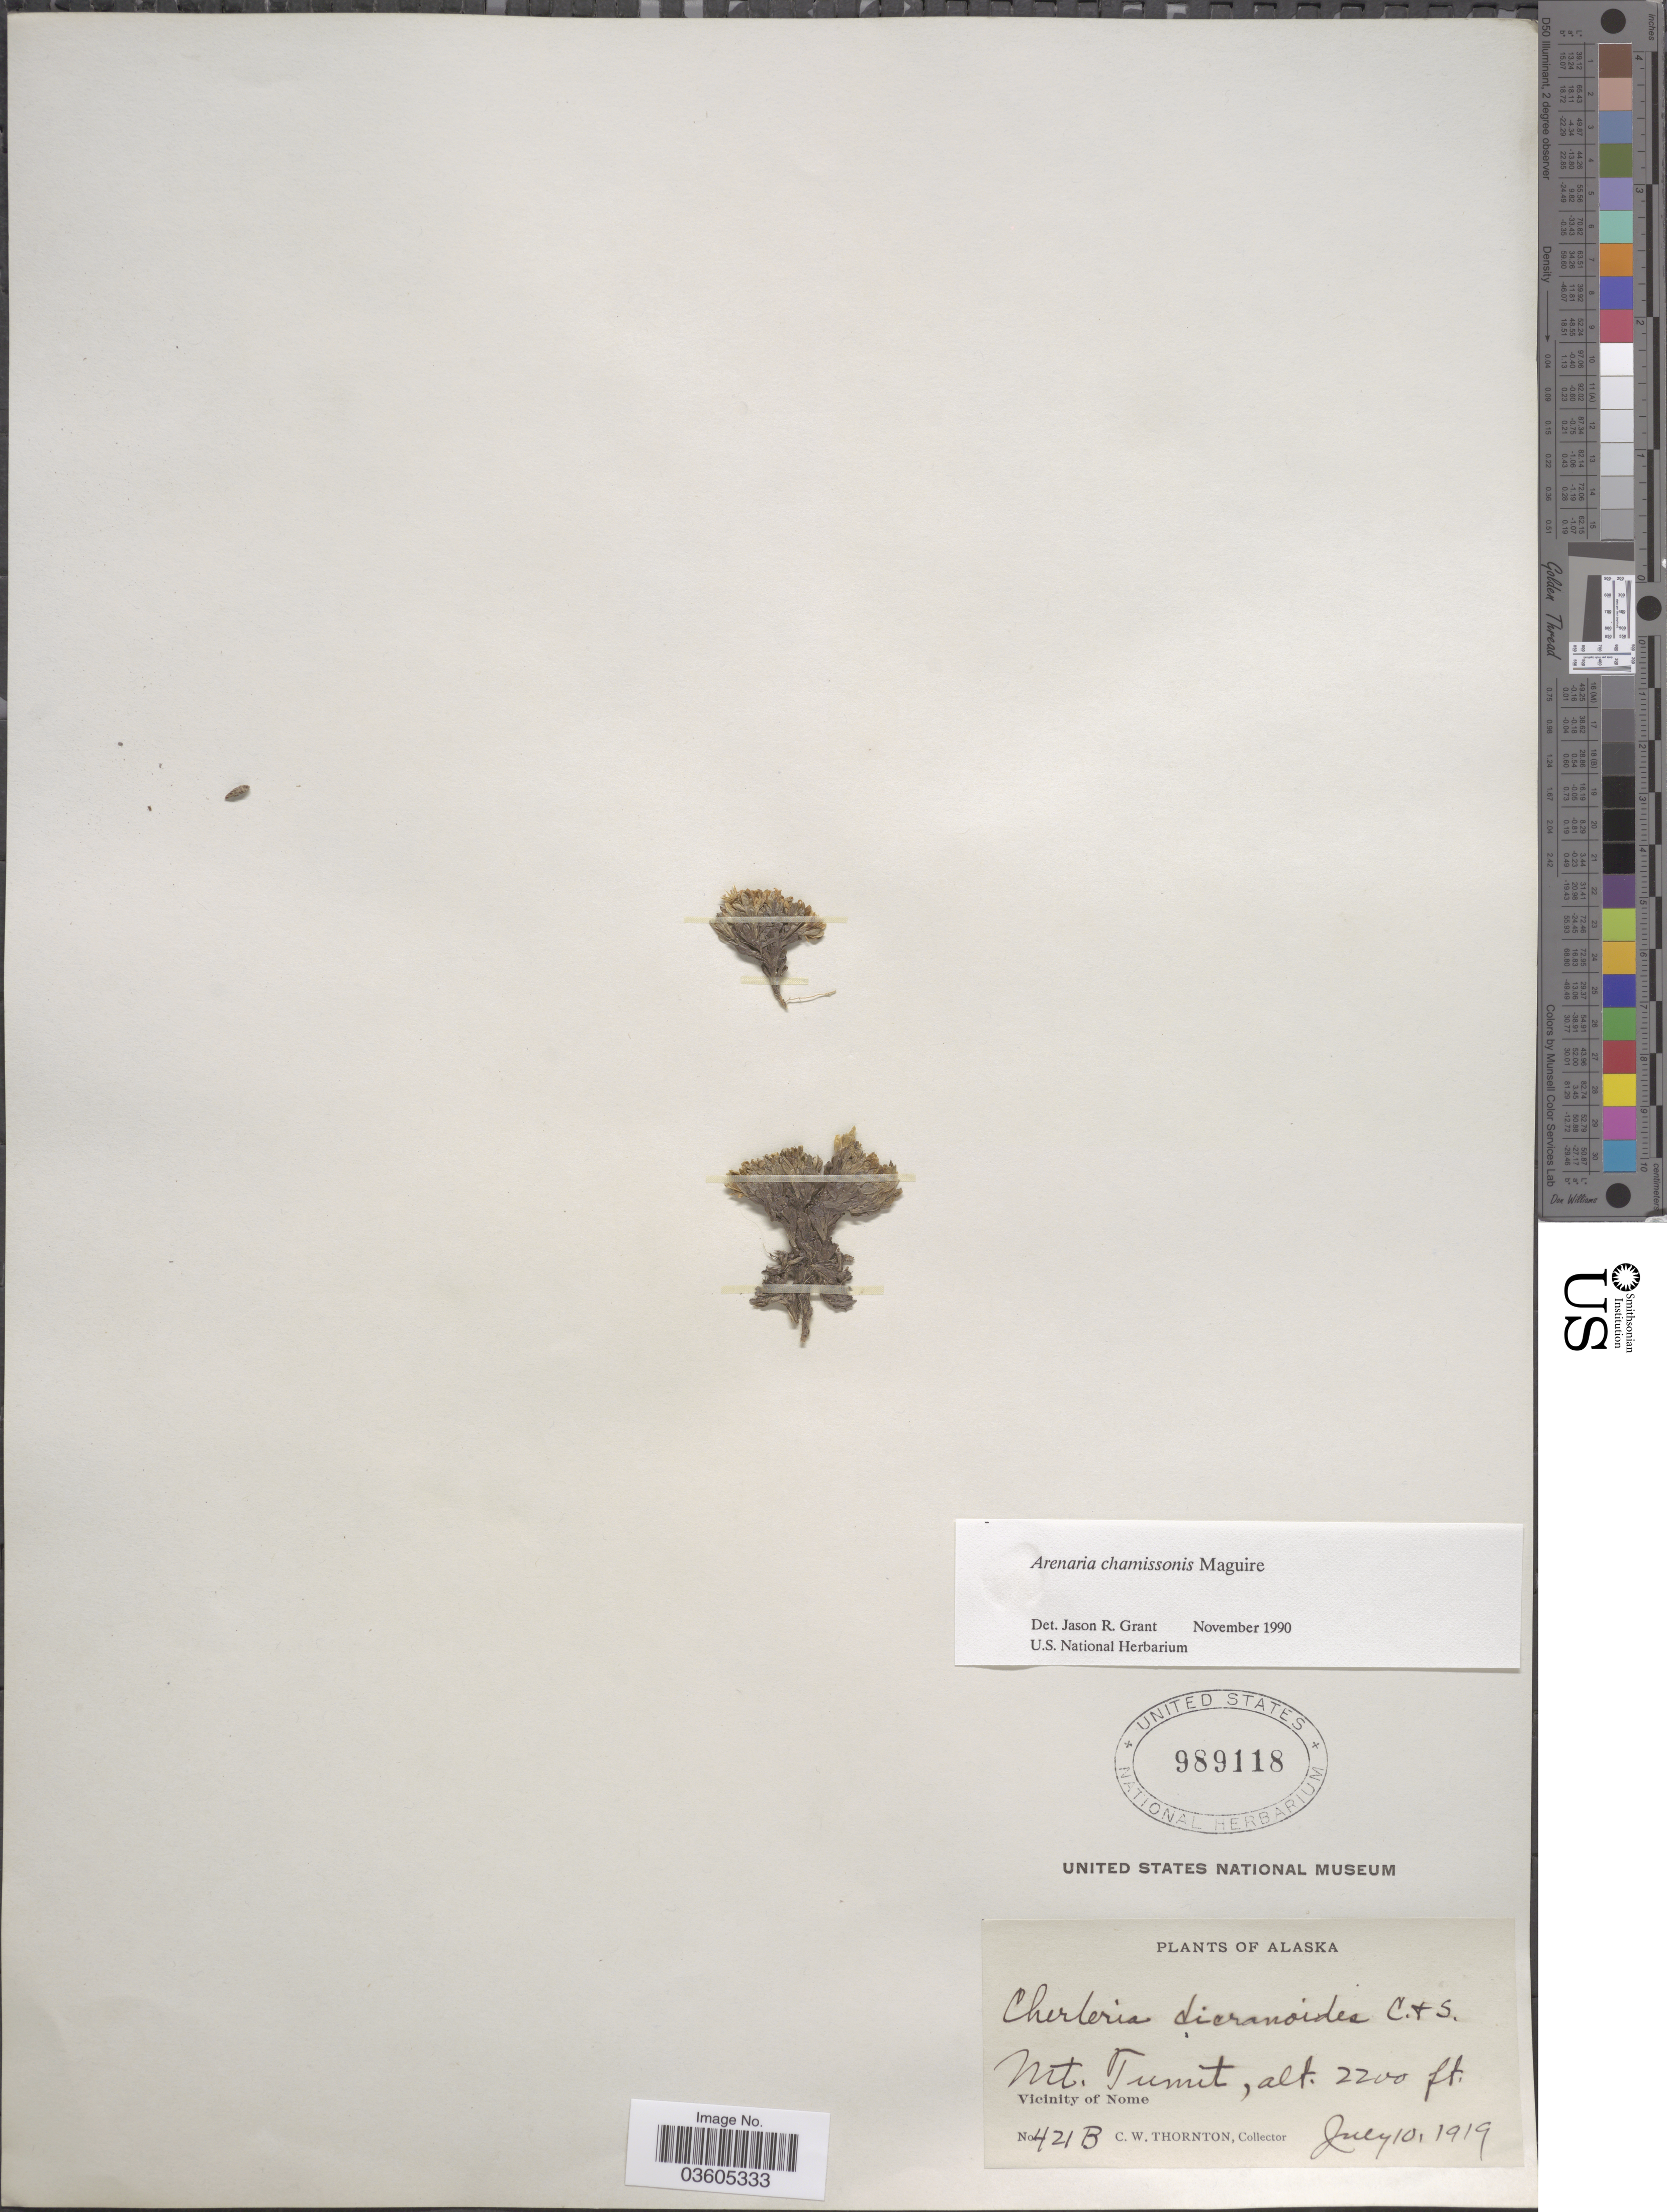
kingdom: Plantae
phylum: Tracheophyta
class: Magnoliopsida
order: Caryophyllales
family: Caryophyllaceae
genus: Arenaria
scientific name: Arenaria chamissonis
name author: Maguire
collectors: C. Thornton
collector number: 421B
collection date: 1919-07-10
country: United States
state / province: Alaska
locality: Mt. Tumit. Vicinity of Nome.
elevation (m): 671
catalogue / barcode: US 989118